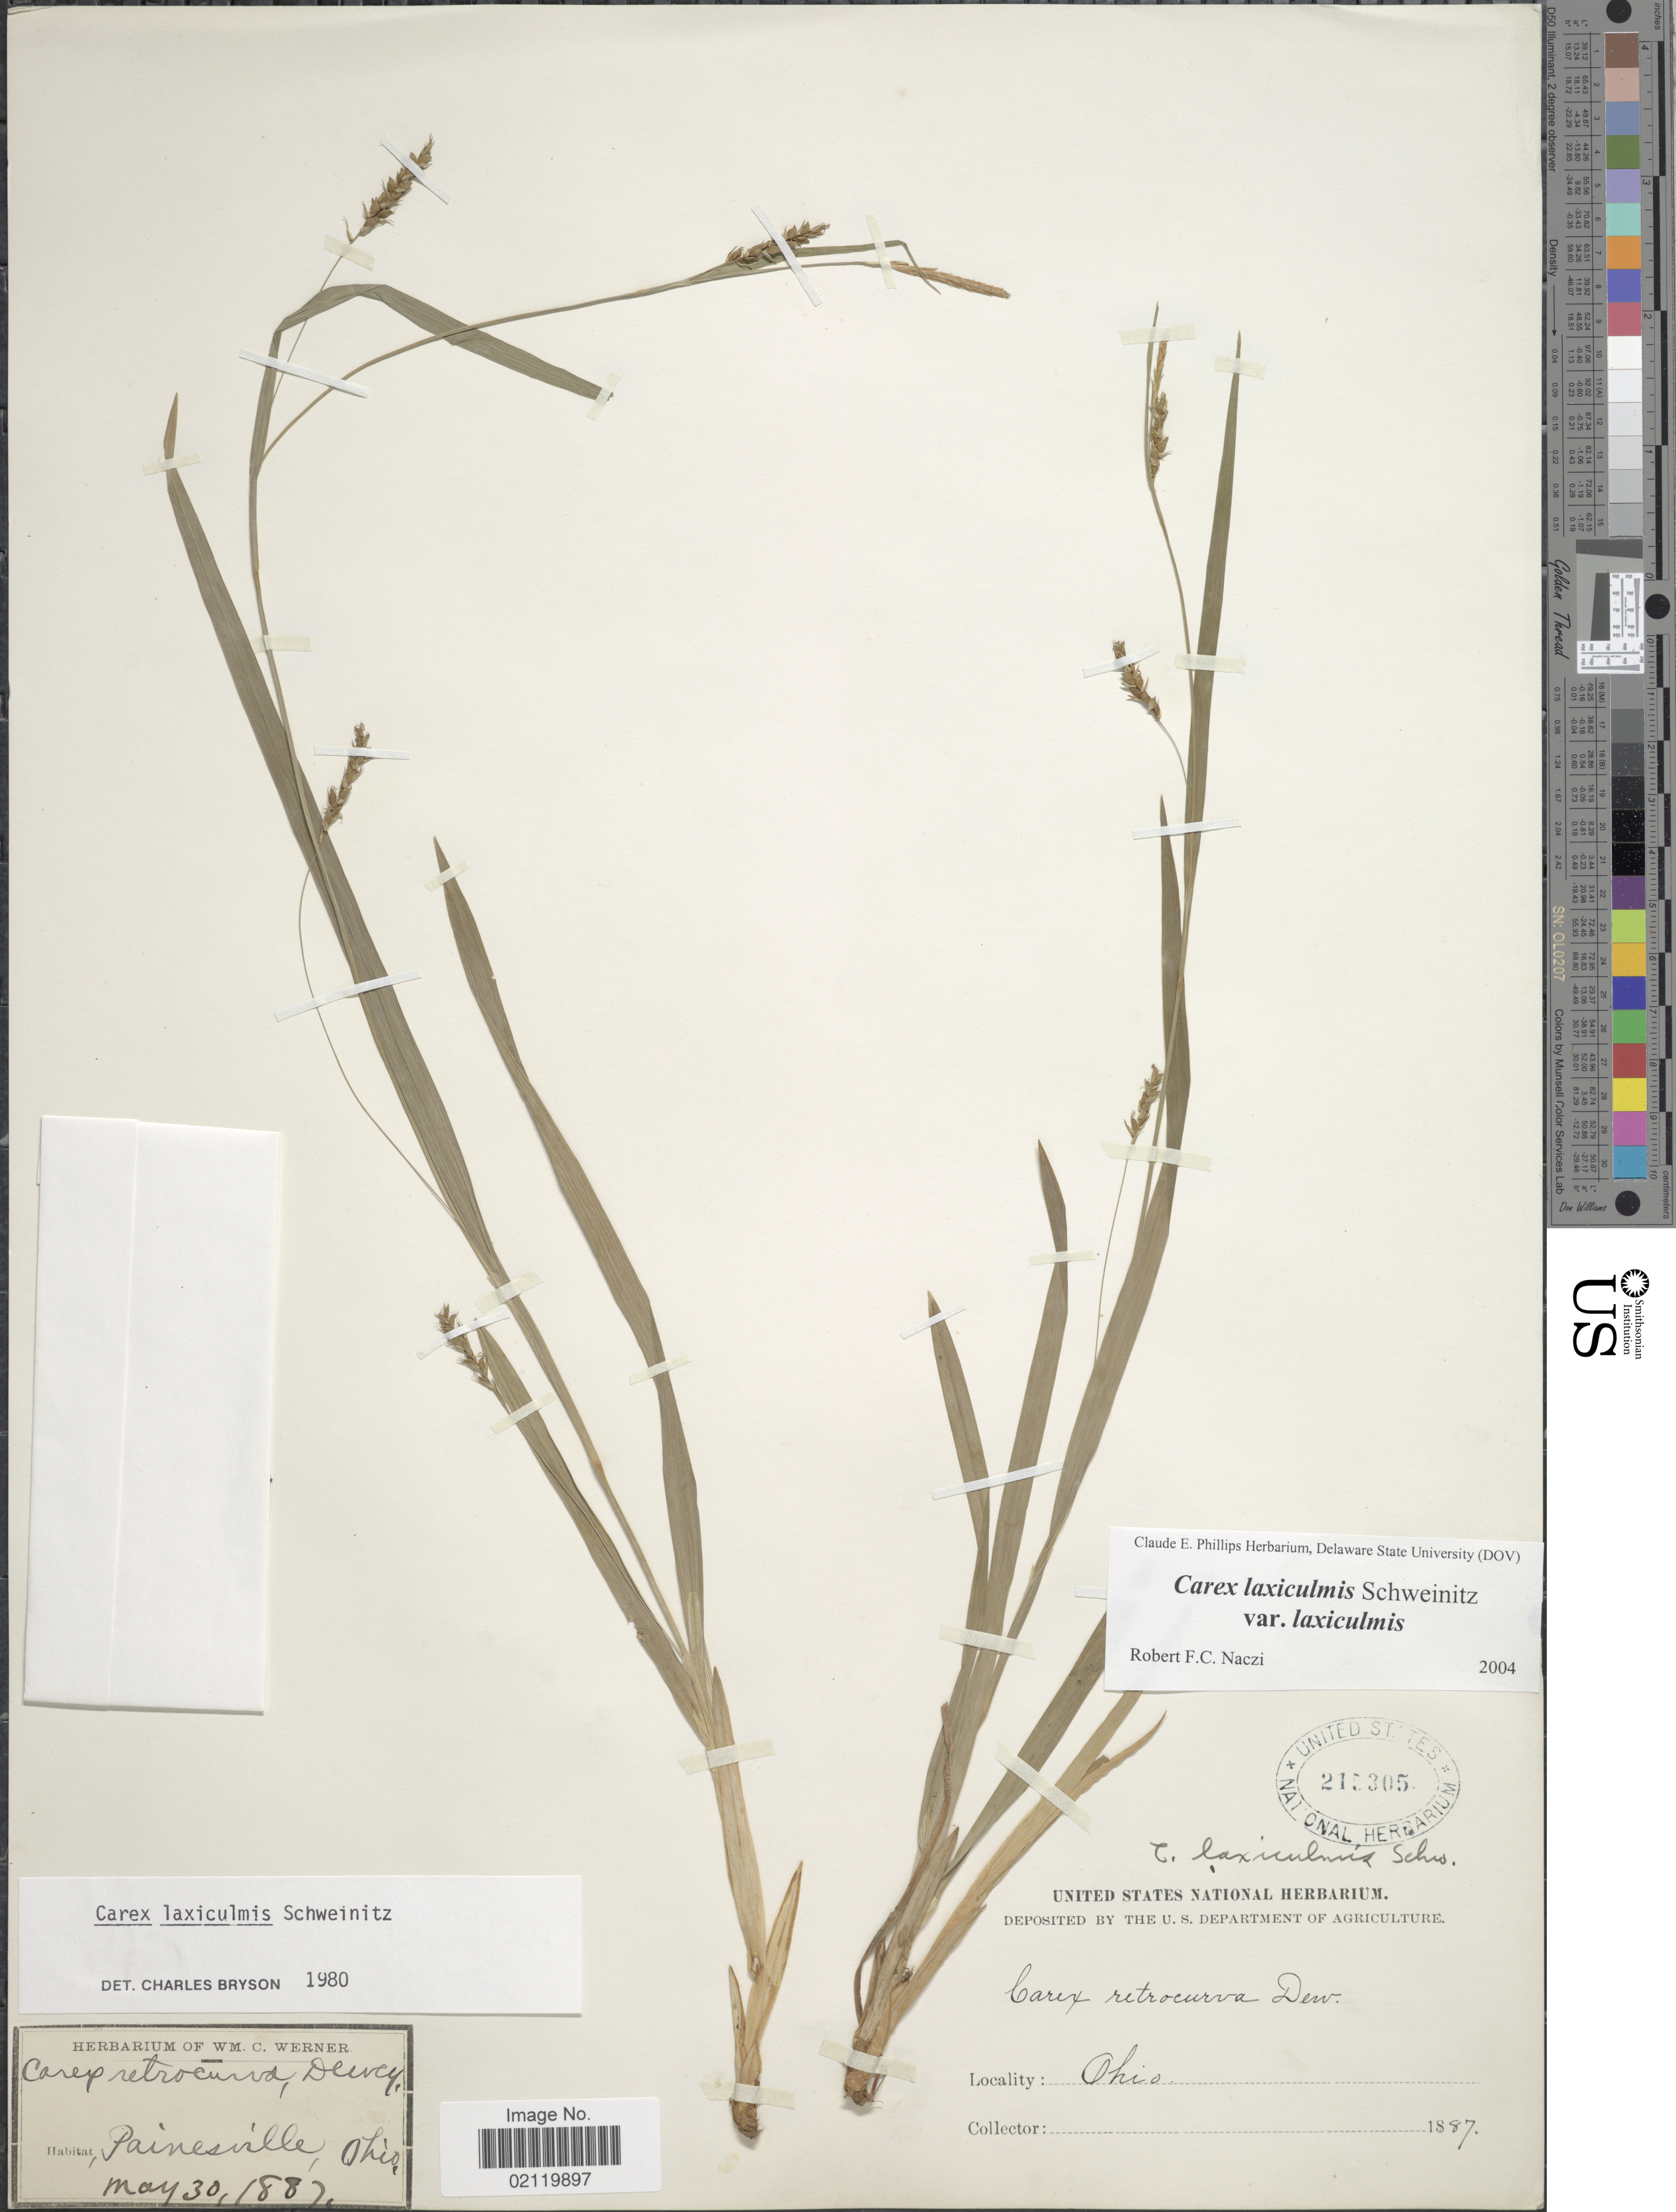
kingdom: Plantae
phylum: Tracheophyta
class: Liliopsida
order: Poales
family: Cyperaceae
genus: Carex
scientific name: Carex laxiculmis var. laxiculmis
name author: Schwein.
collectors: ex herb. Wm. C. Werner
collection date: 1887-05-30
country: United States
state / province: Ohio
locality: Painesville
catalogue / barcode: US 215305